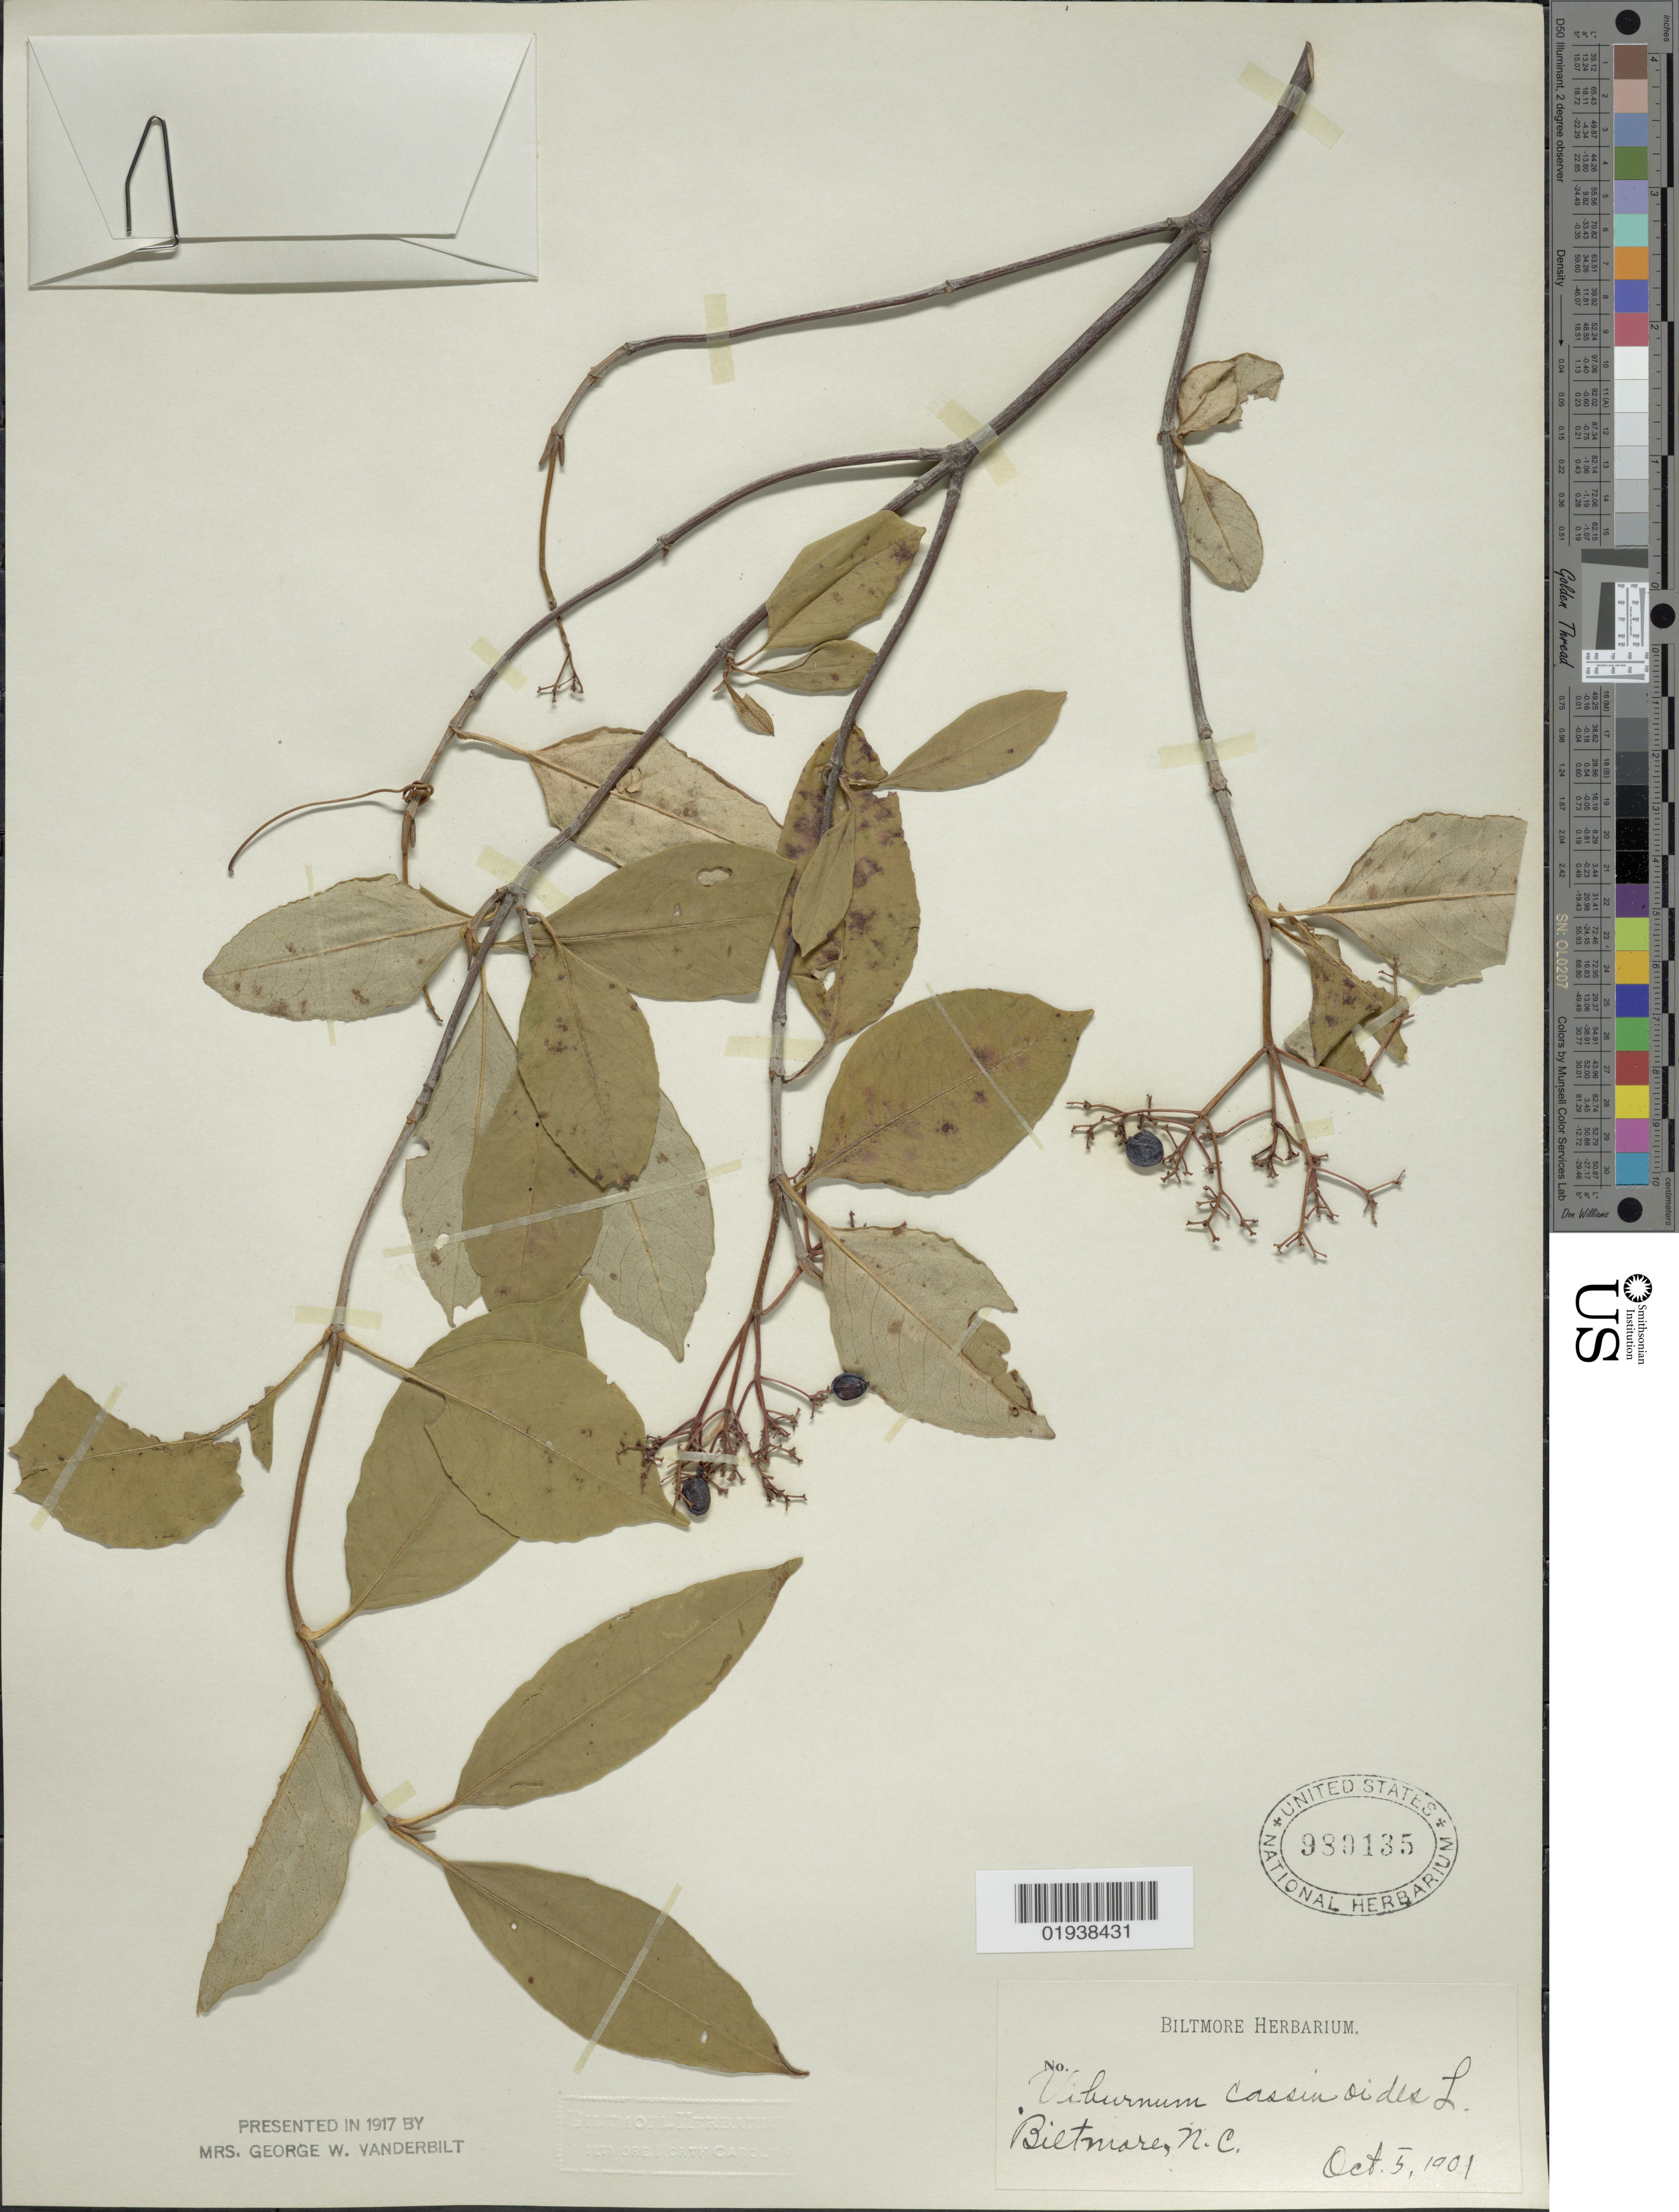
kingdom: Plantae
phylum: Tracheophyta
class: Magnoliopsida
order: Dipsacales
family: Viburnaceae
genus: Viburnum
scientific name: Viburnum cassinoides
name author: L.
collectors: ex herb. Biltmore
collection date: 1901-10-05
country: United States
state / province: North Carolina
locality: Biltmore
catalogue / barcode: US 980135